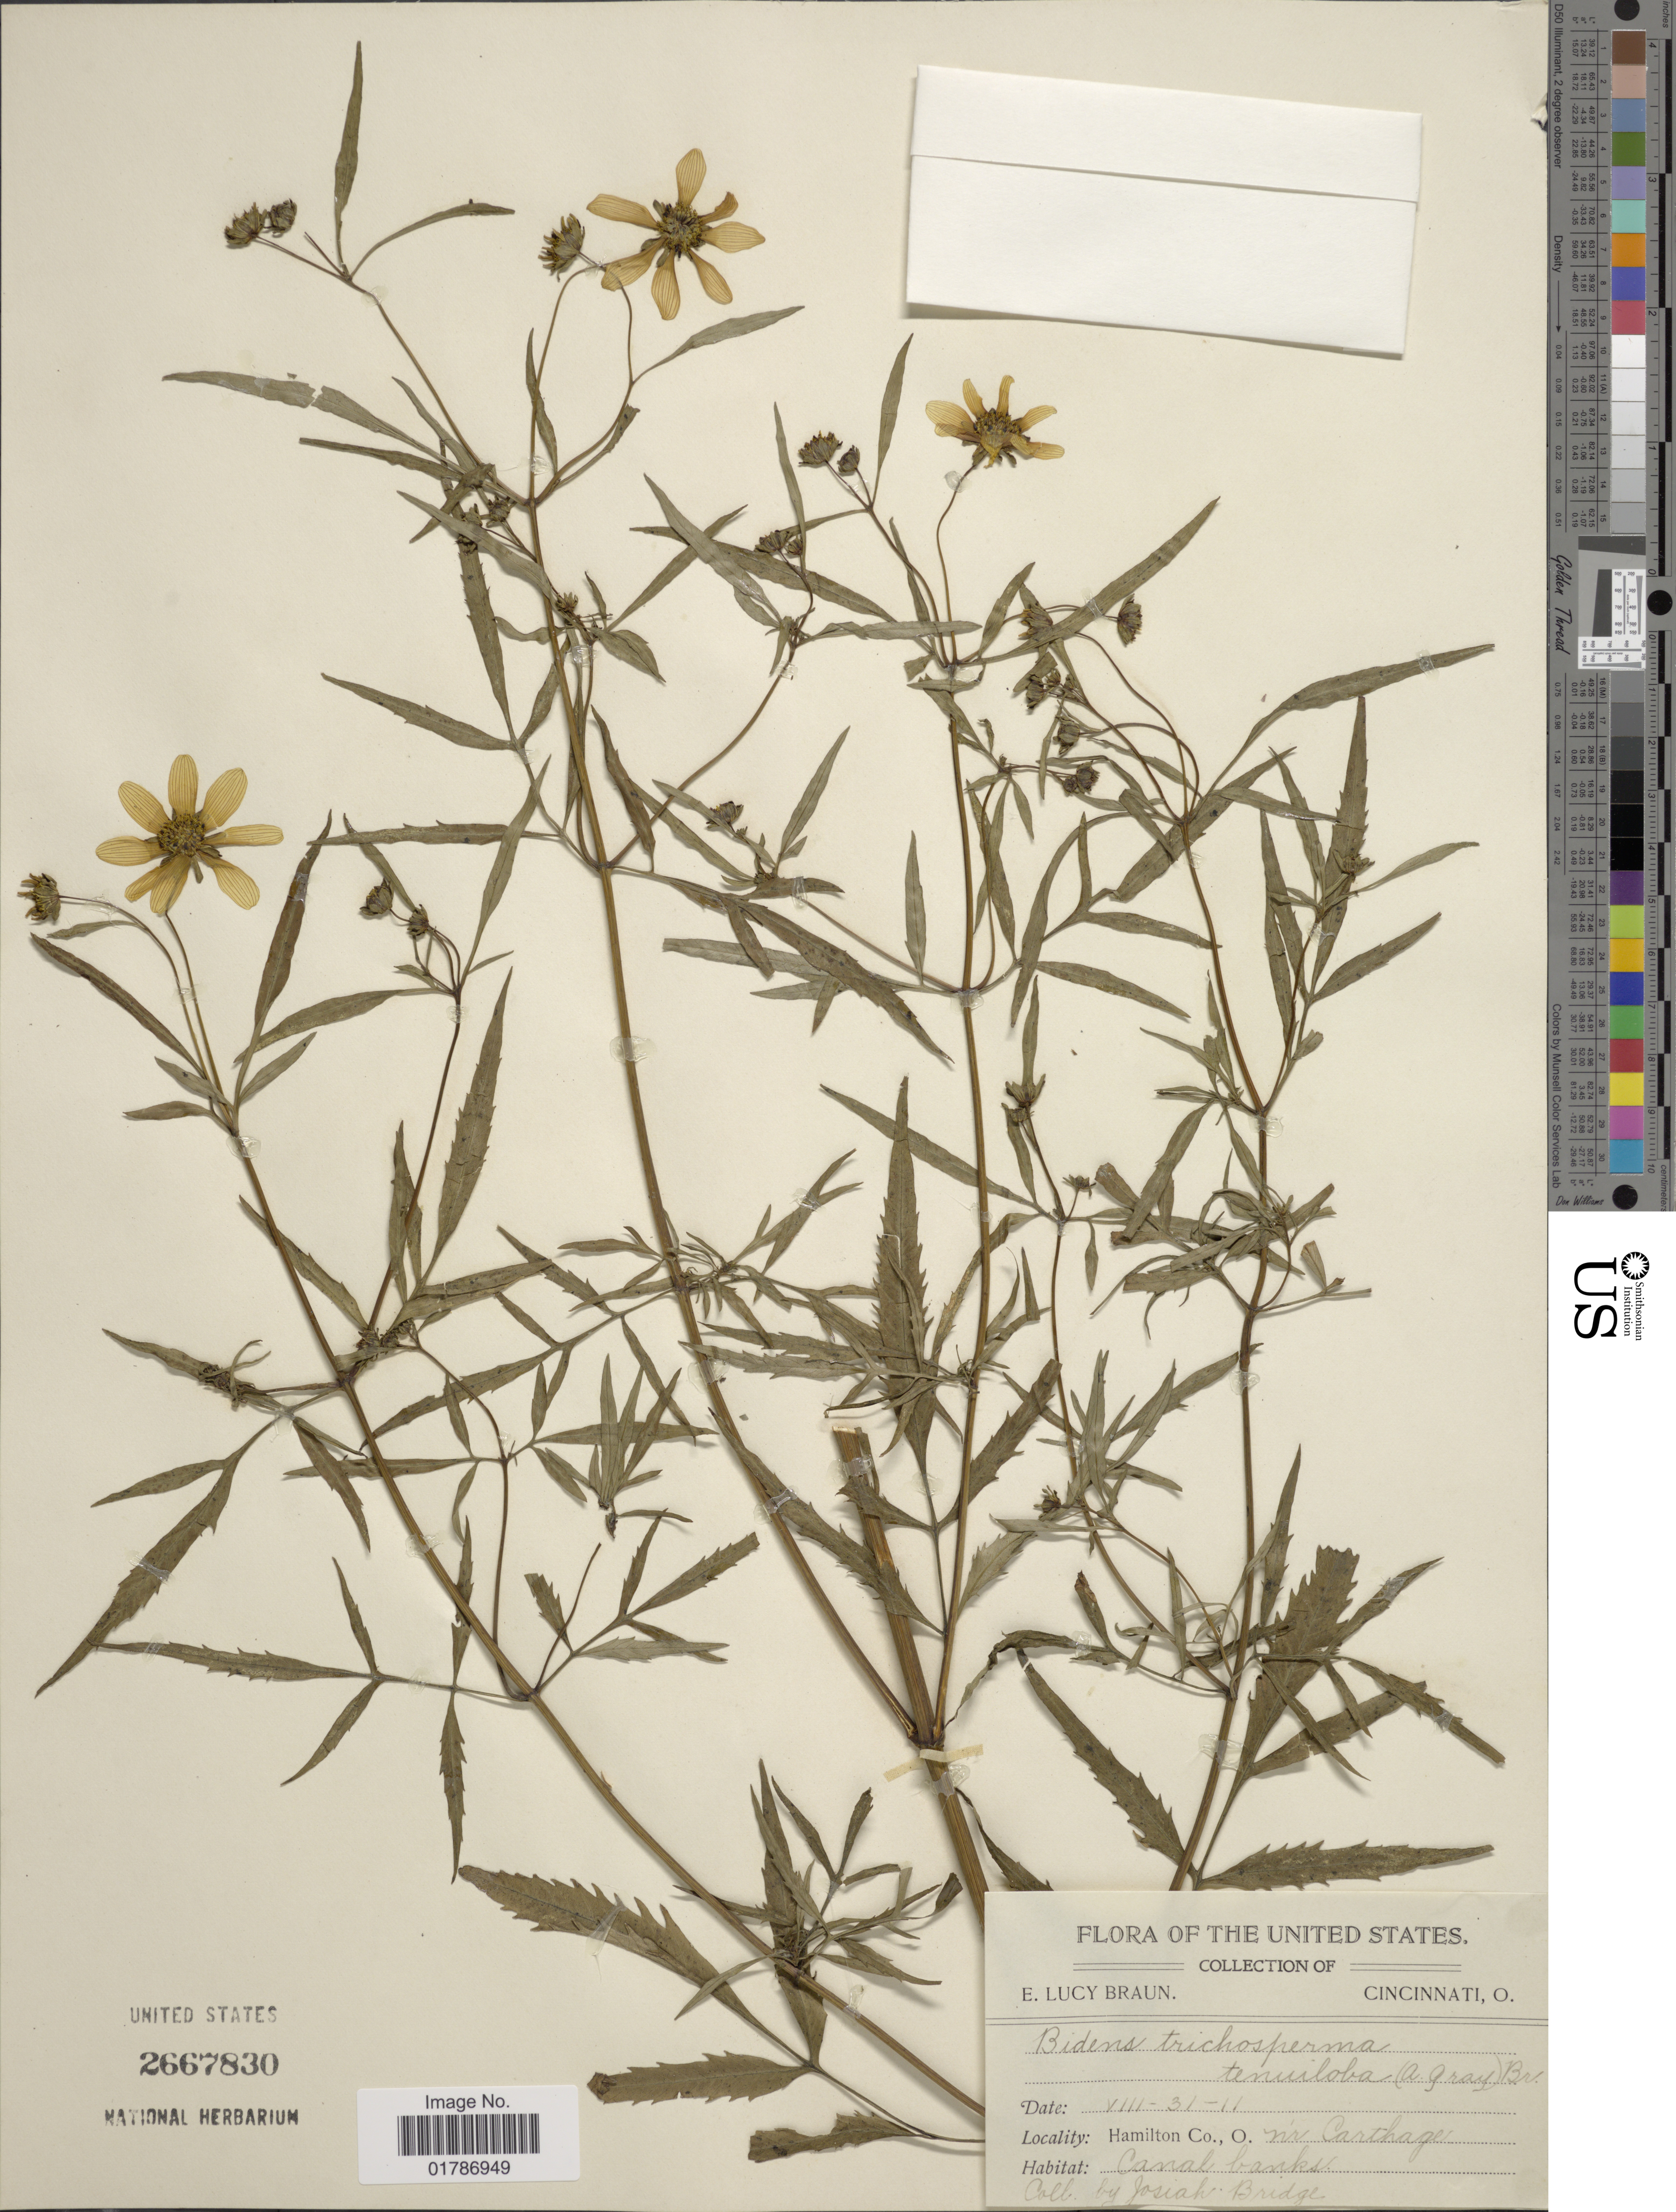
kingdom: Plantae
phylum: Tracheophyta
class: Magnoliopsida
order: Asterales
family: Asteraceae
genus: Bidens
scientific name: Bidens tichosperma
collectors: E. L. Braun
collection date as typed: Transcribed d/m/y: 31/8/11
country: United States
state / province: Ohio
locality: Hamilton Co., O., nr Carthage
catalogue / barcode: US 2667830